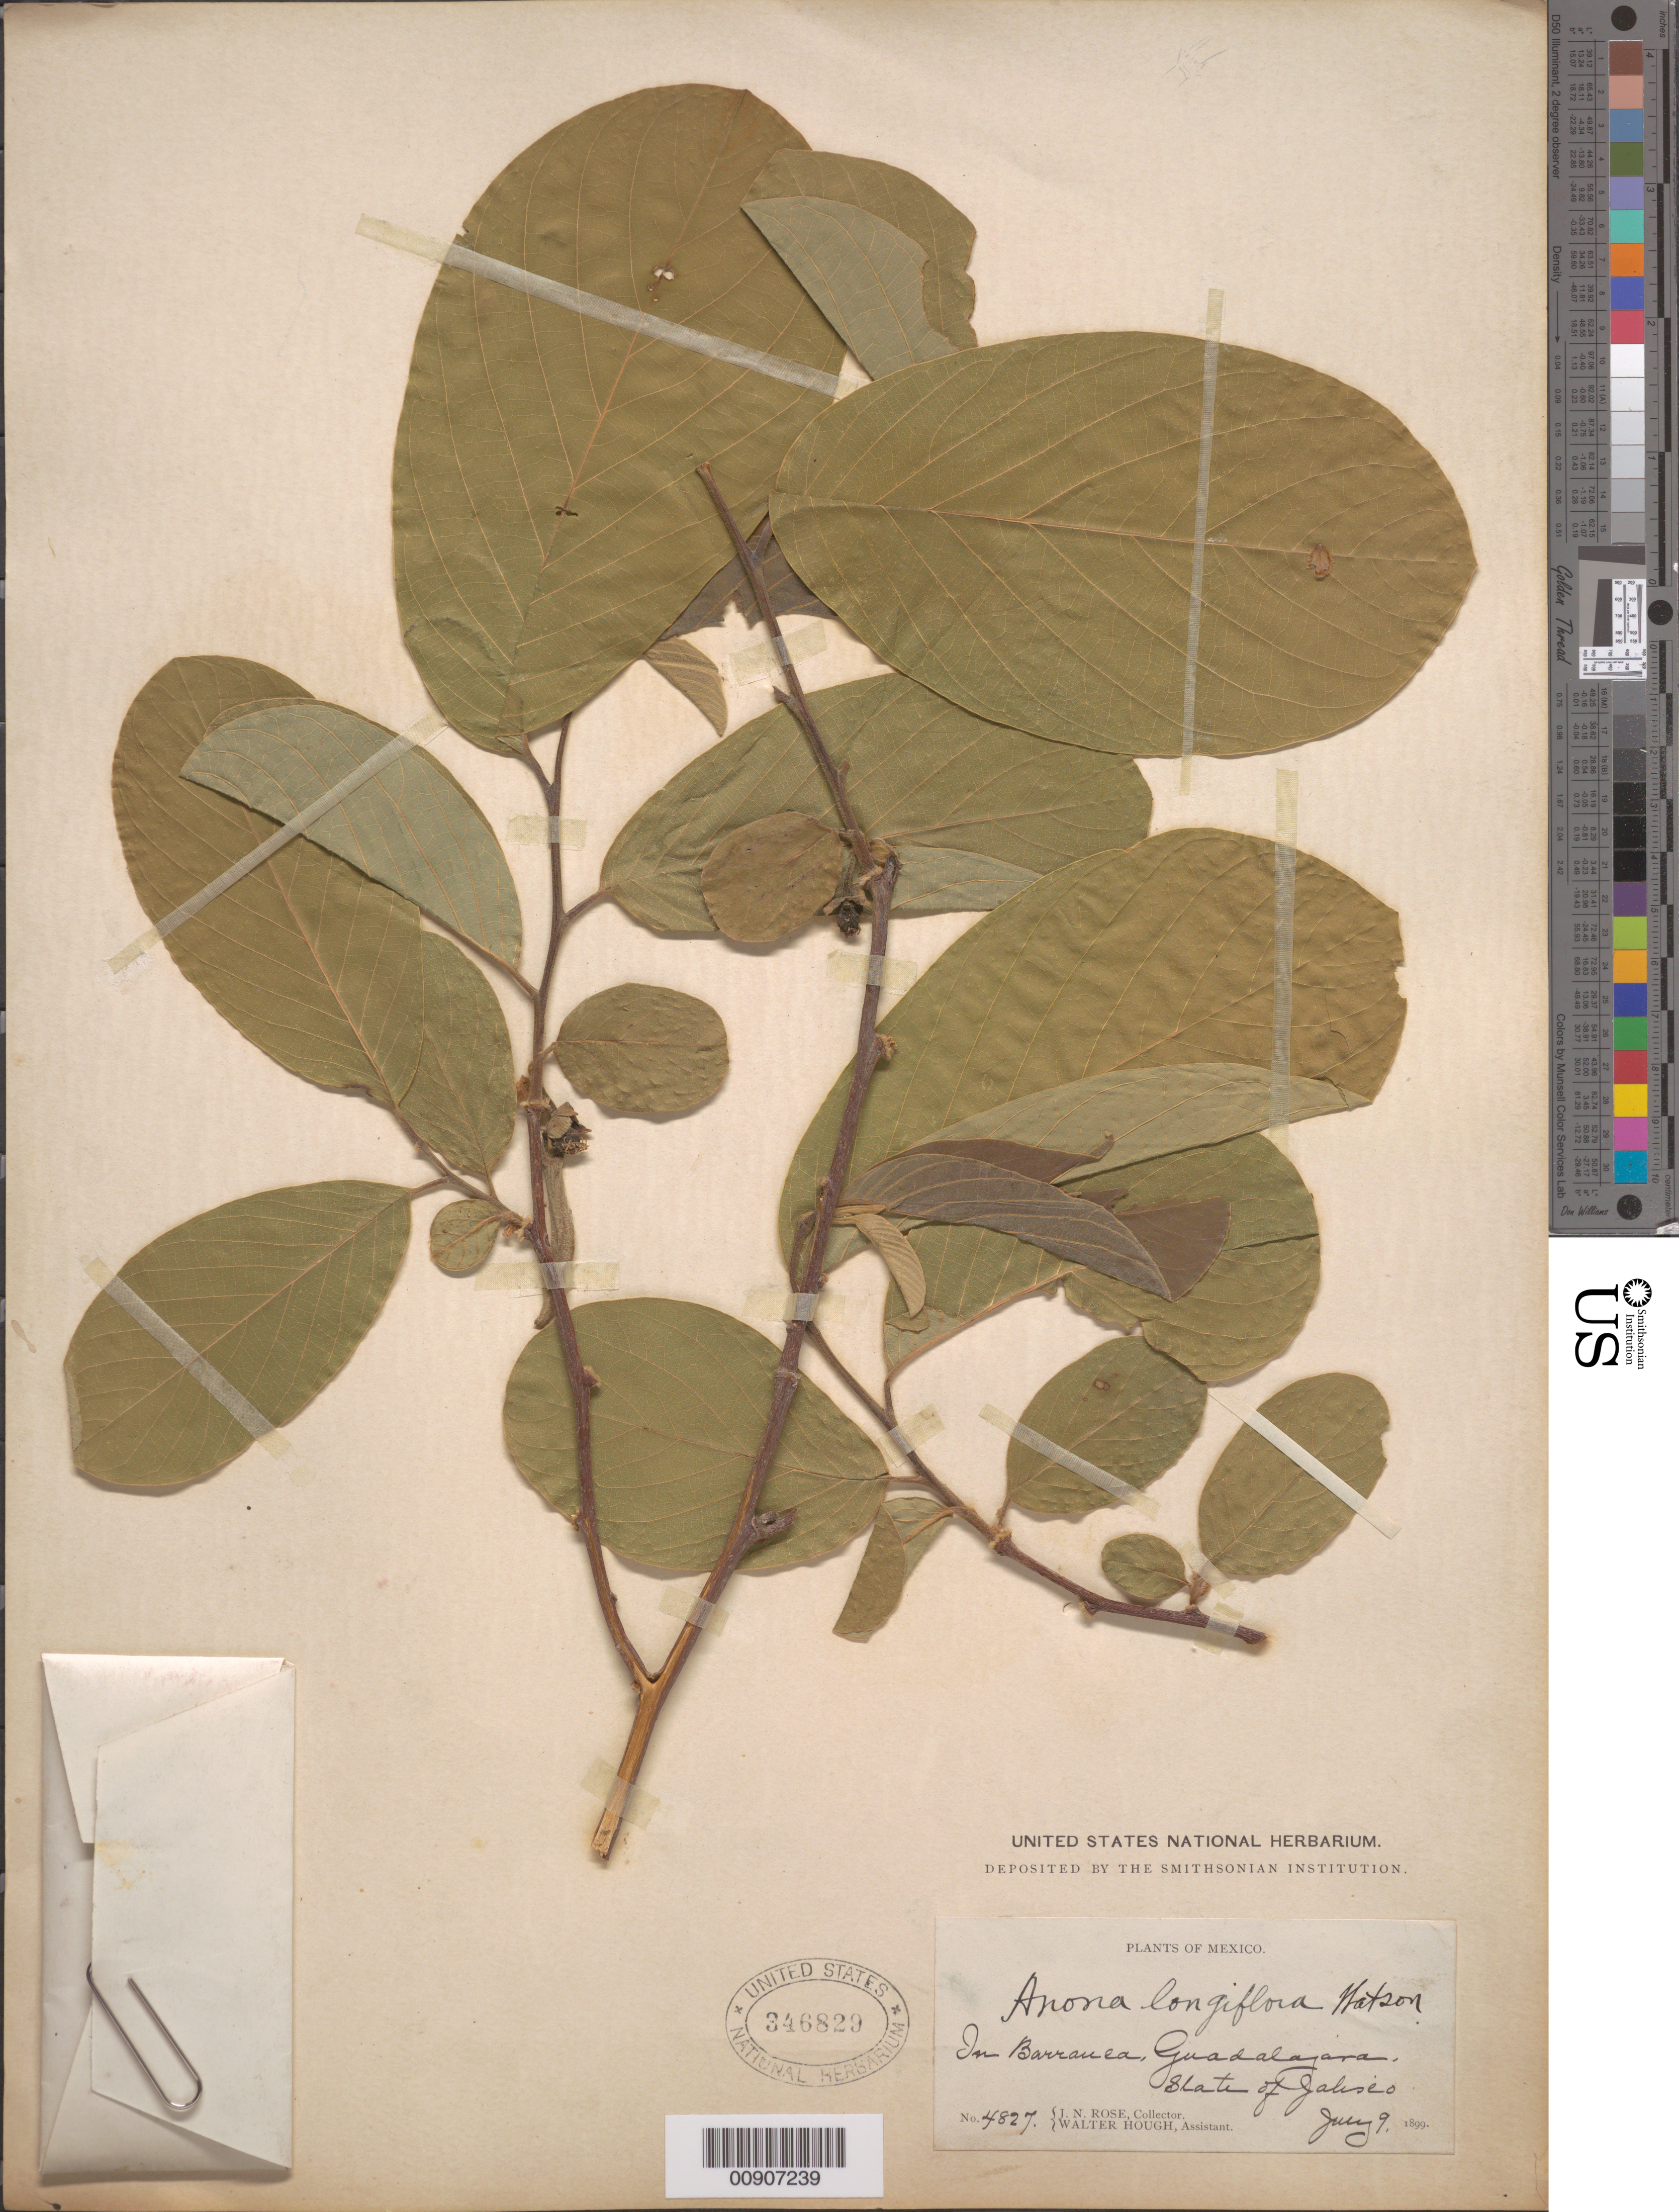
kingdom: Plantae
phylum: Tracheophyta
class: Magnoliopsida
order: Magnoliales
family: Annonaceae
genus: Annona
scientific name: Annona longiflora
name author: S. Watson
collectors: J. N. Rose & W. Hough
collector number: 4827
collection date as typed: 09 Jul 1899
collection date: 1899-07-09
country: Mexico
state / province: Jalisco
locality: In Barranca, Guadalajara, State of Jalisco.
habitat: In Barranca.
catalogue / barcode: US 346829